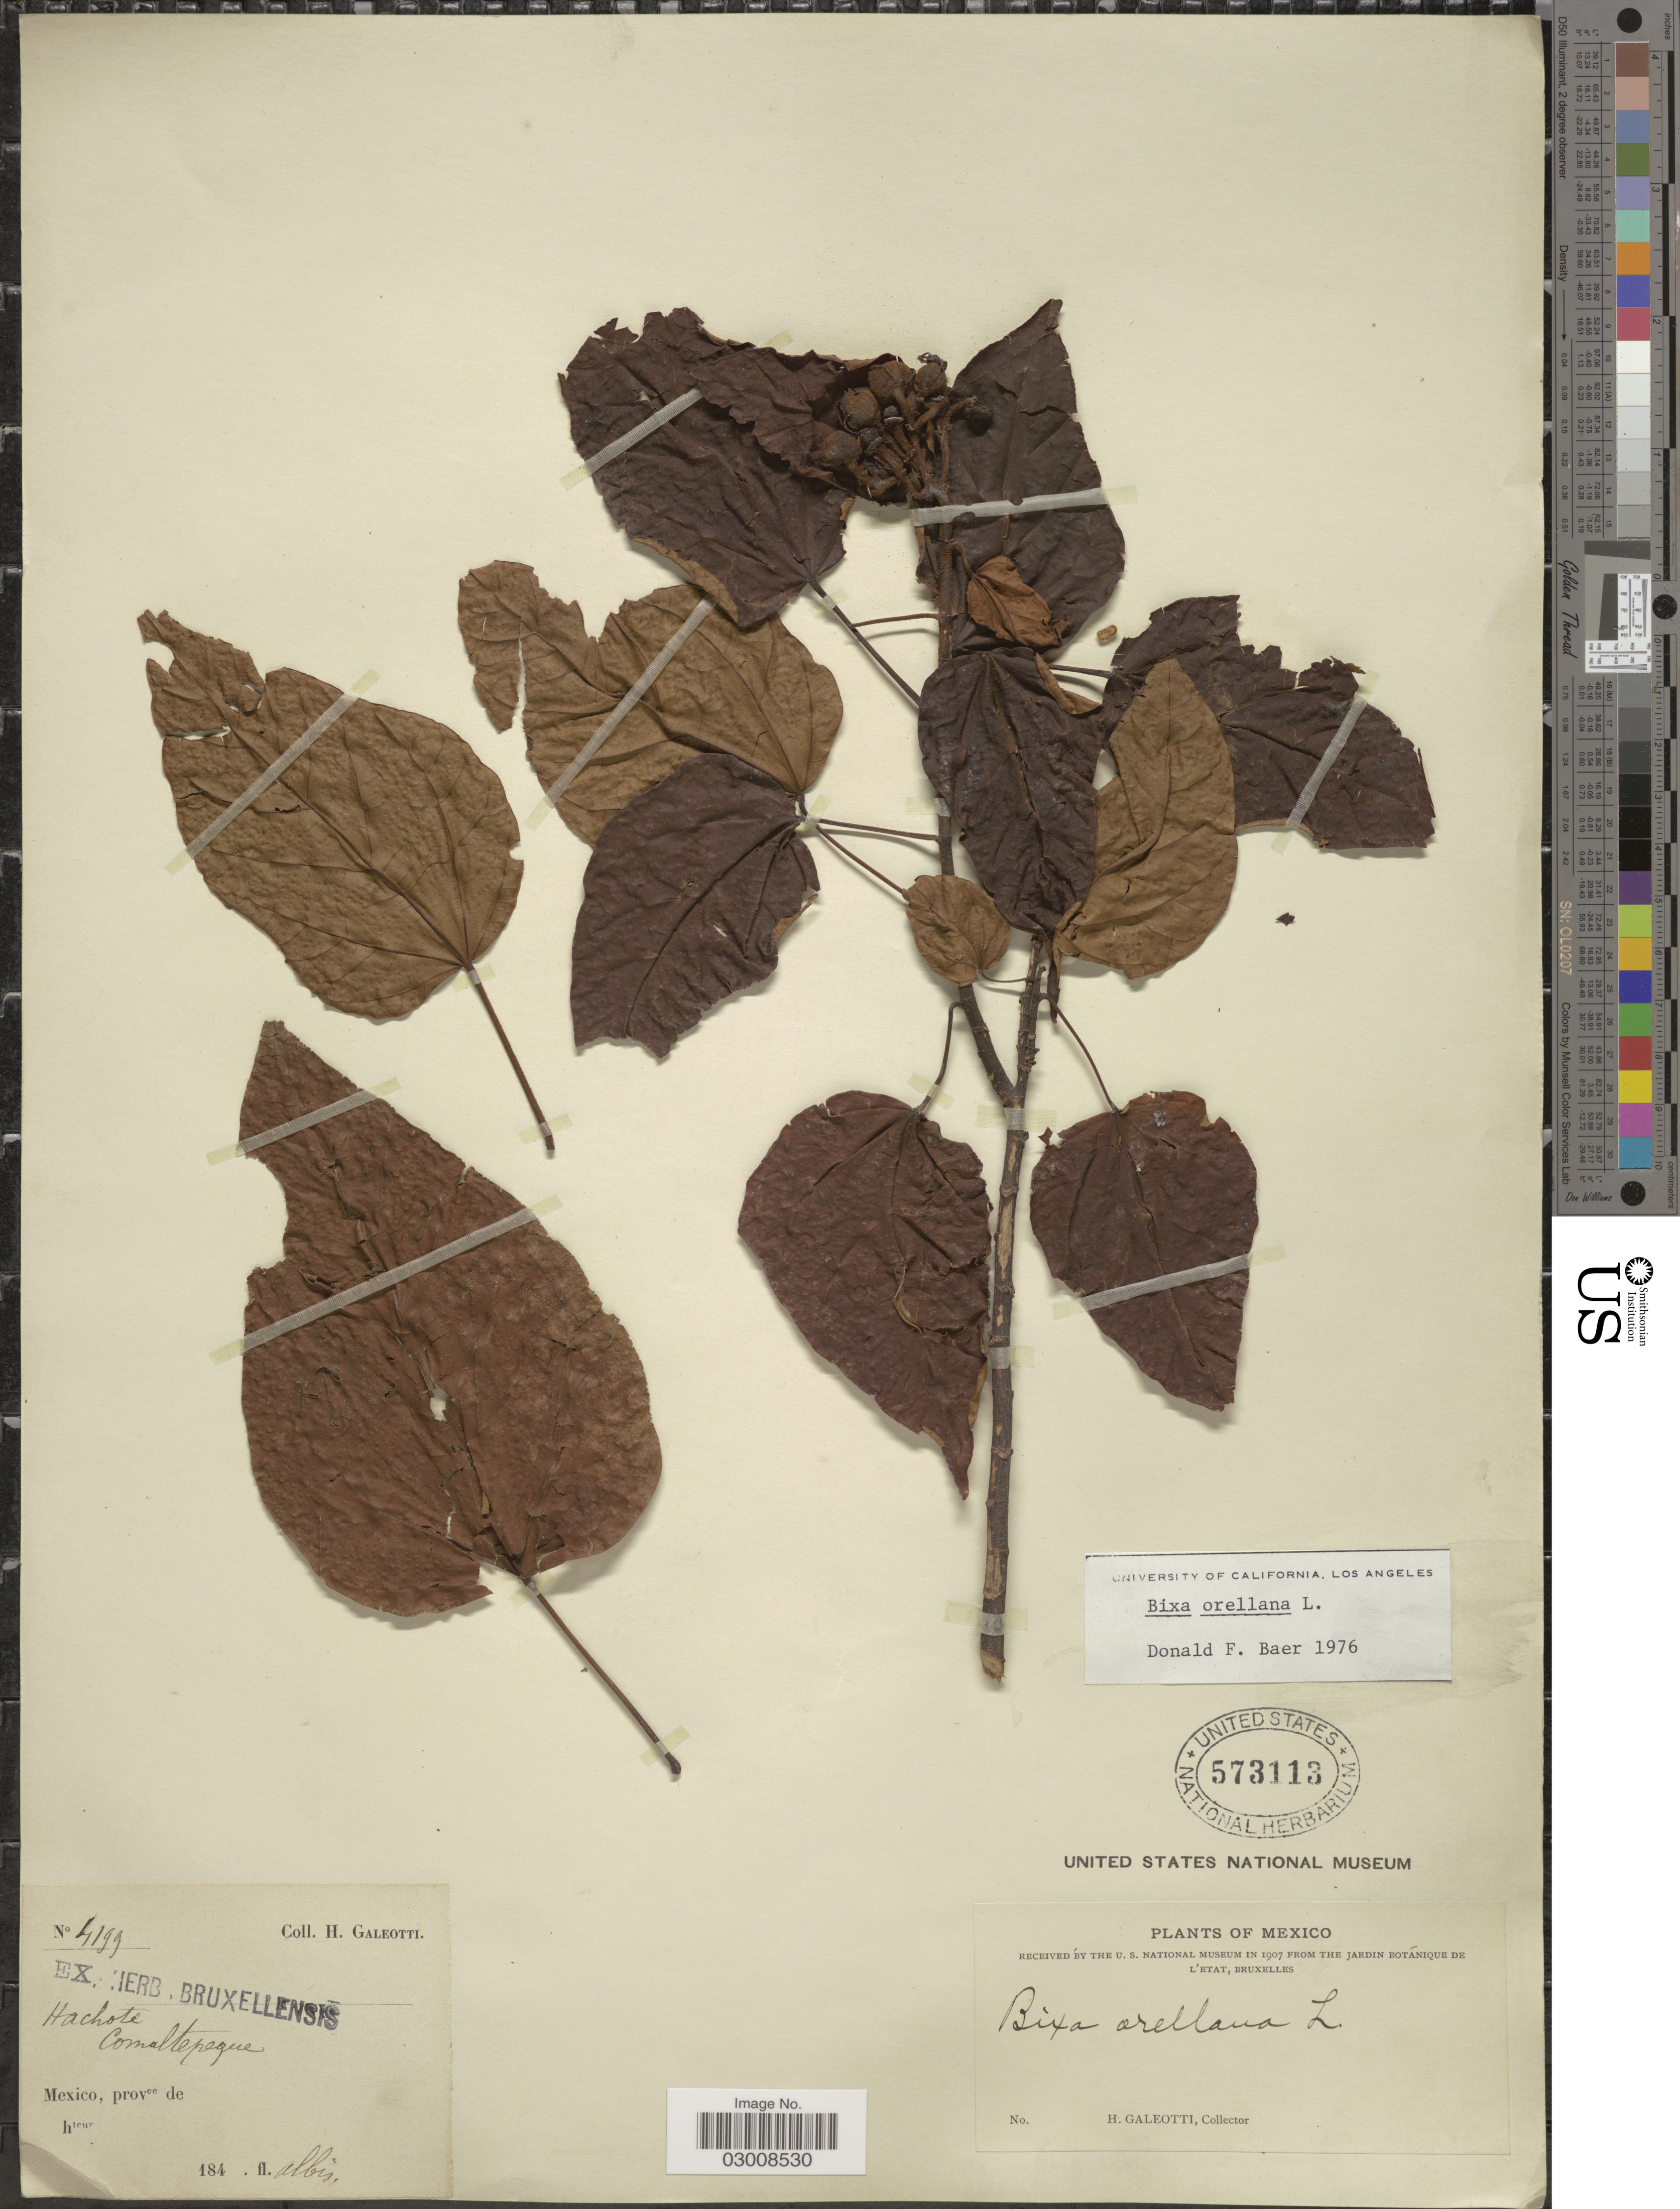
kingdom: Plantae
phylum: Tracheophyta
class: Magnoliopsida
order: Malvales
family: Bixaceae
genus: Bixa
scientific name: Bixa orellana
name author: L.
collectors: H. G. Galeotti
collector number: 4199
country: Mexico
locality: Hachote Comaltepeque.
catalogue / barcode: US 573113